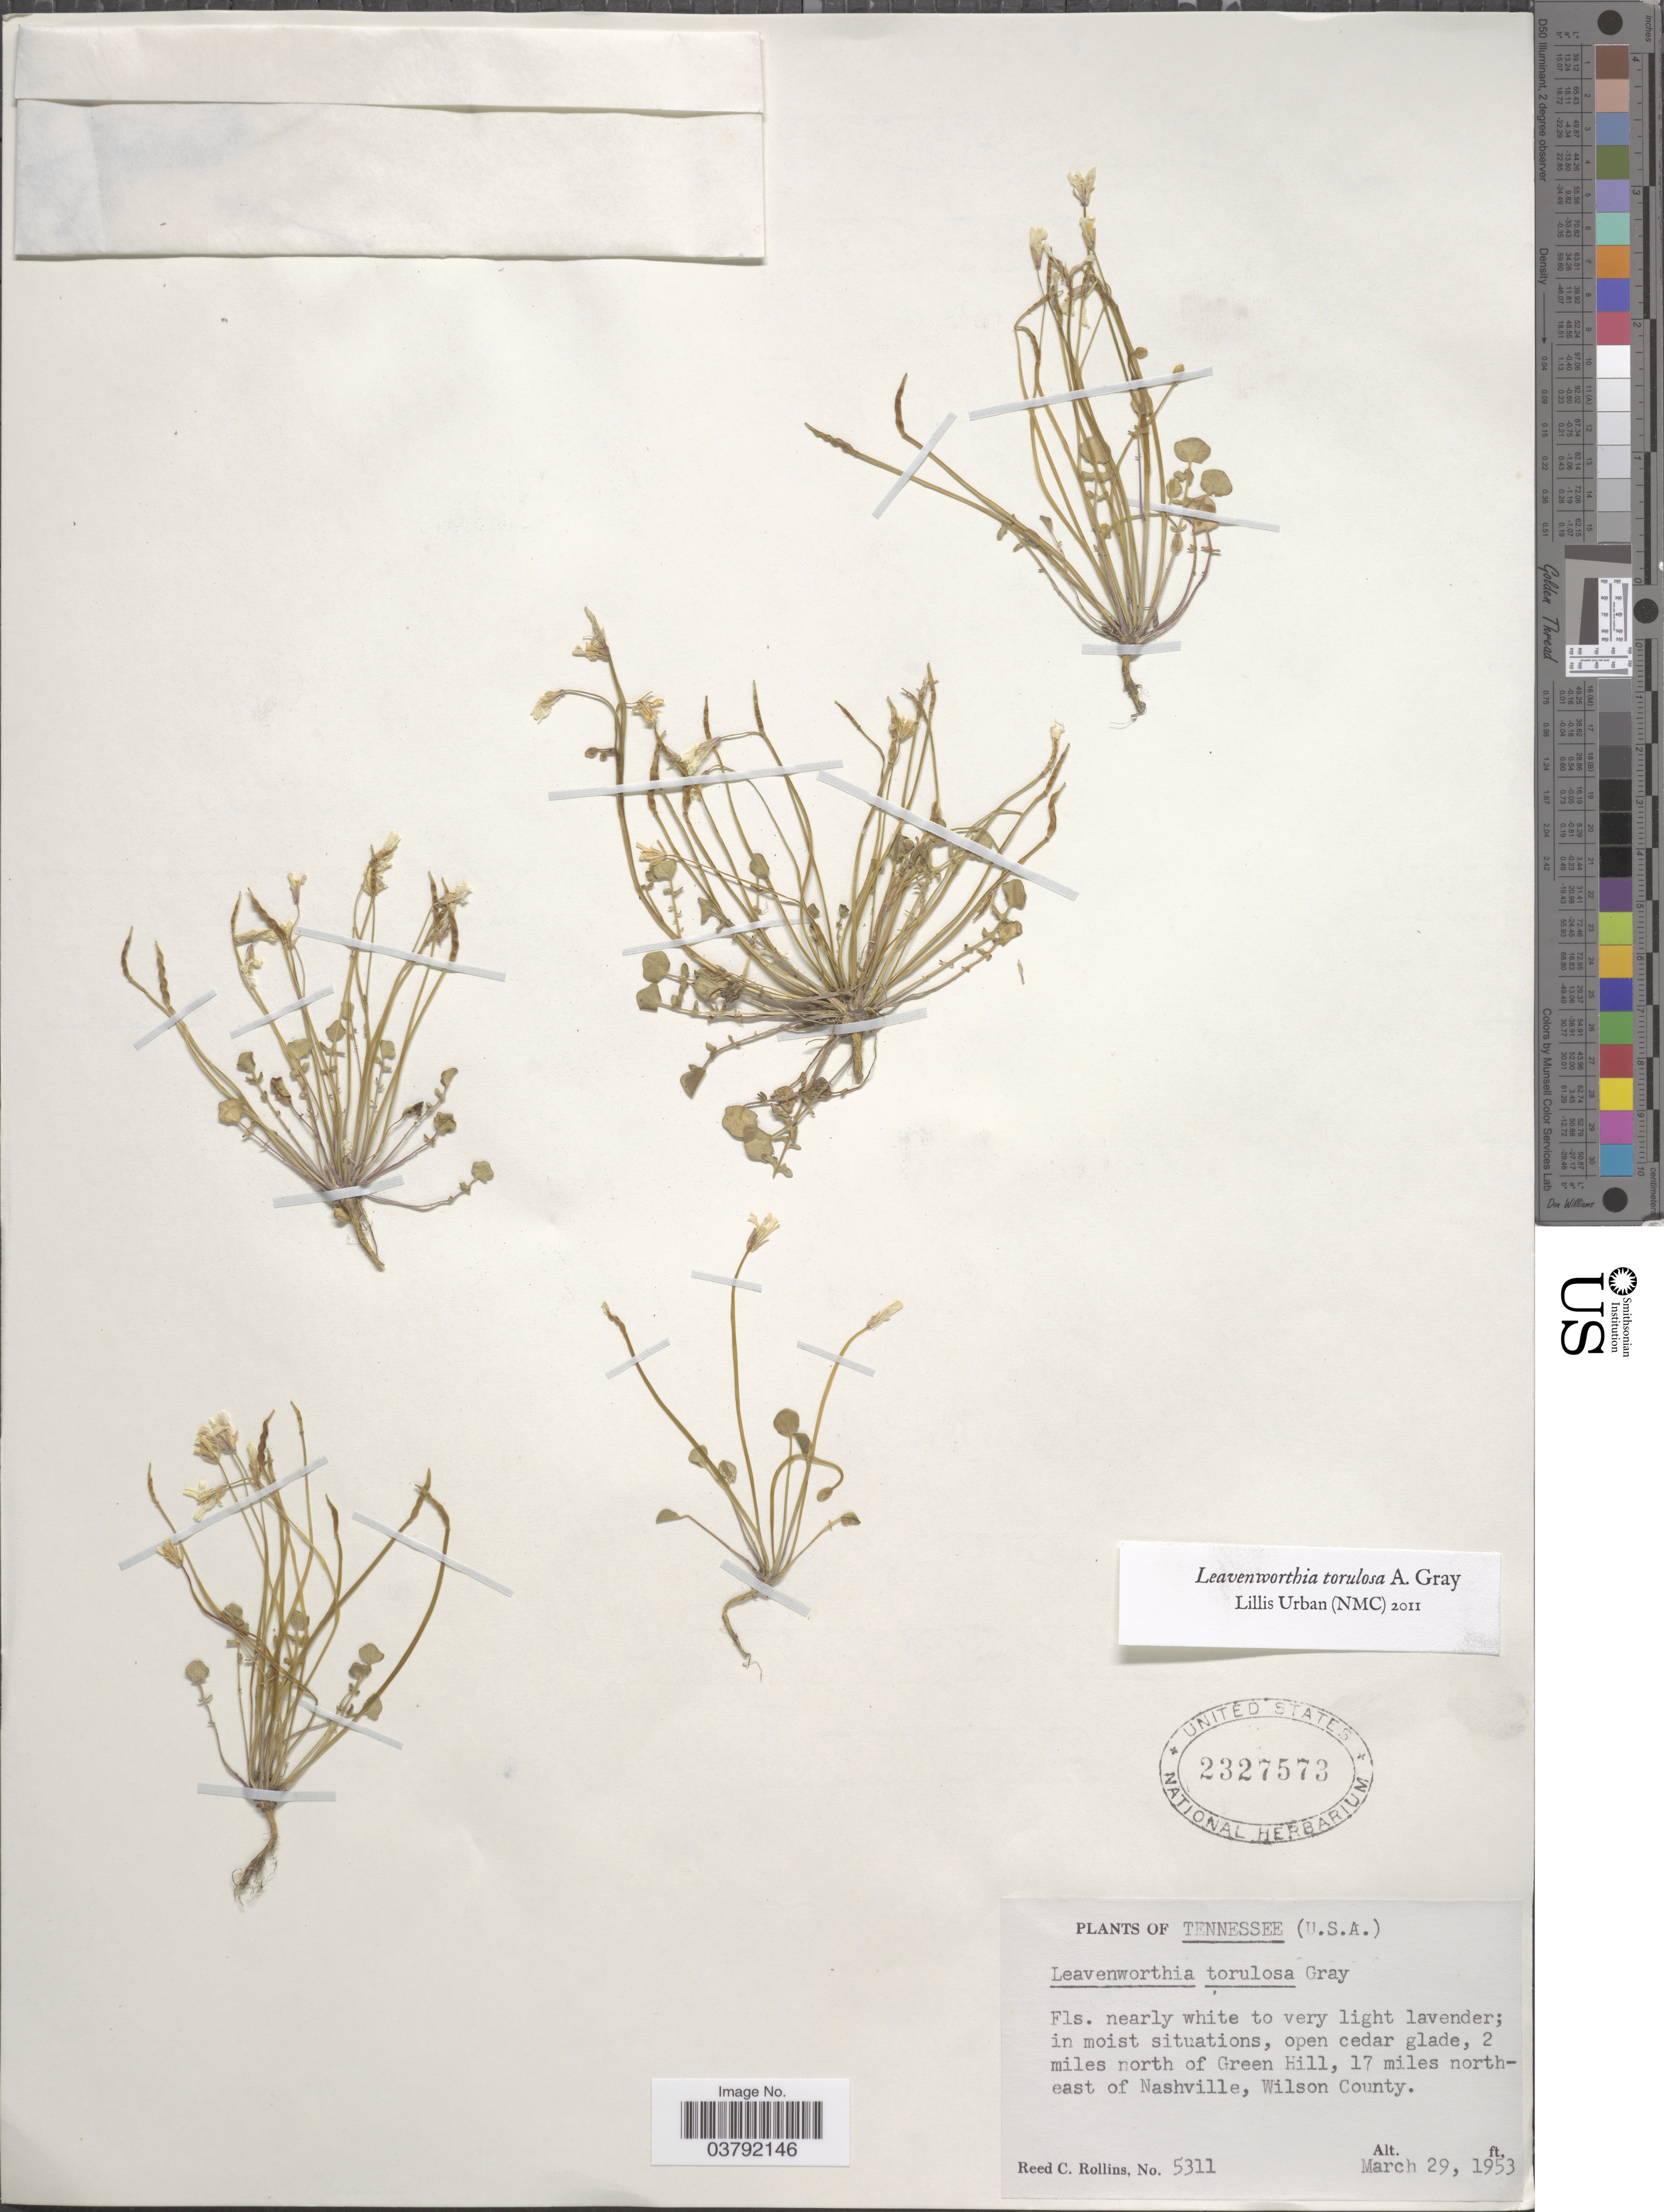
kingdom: Plantae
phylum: Tracheophyta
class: Magnoliopsida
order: Brassicales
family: Brassicaceae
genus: Leavenworthia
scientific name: Leavenworthia torulosa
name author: A. Gray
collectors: R. C. Rollins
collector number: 5311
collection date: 1953-03-29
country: United States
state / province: Tennessee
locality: Southeastern United States. 2 miles north of Green Hill, 17 miles northeast of Nashville, Wilson County.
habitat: open cedar glade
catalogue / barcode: US 2327573